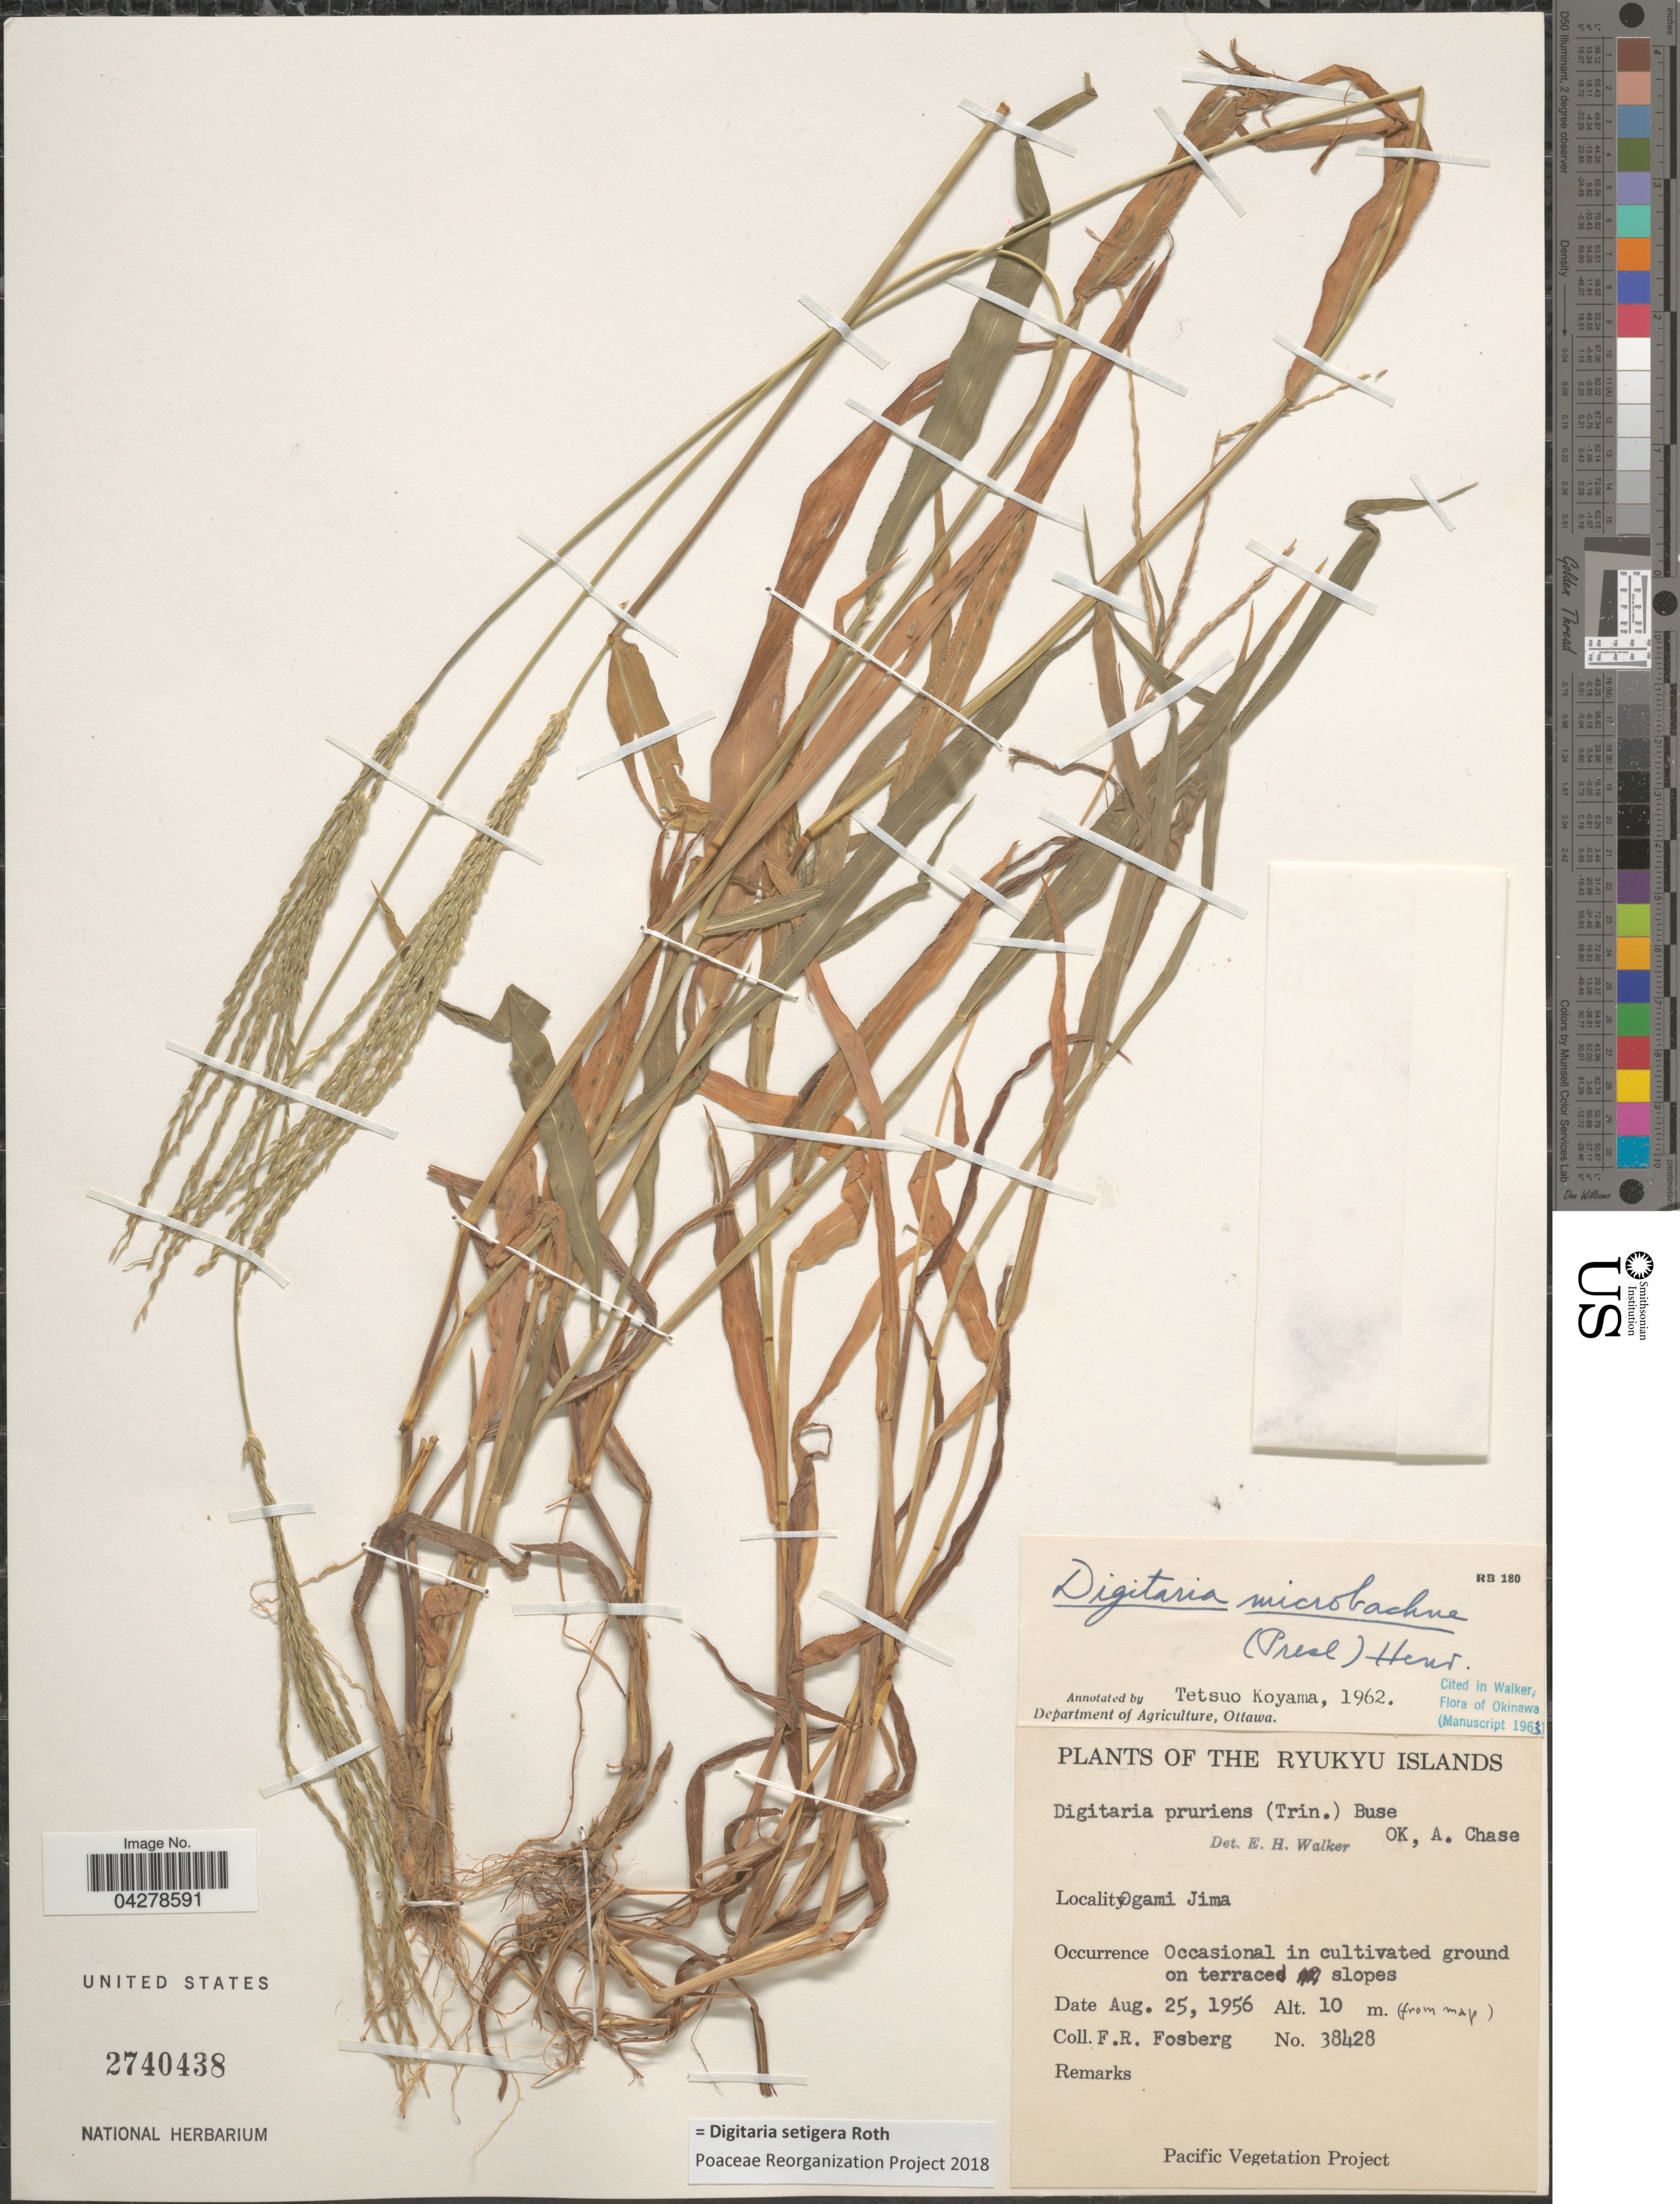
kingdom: Plantae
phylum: Tracheophyta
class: Liliopsida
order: Poales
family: Poaceae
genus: Digitaria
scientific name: Digitaria setigera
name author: Roth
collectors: F. R. Fosberg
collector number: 38428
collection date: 1956-08-25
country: Japan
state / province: Okinawa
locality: The Ryukyu Islands. Ogami Jima. Occasional in cultivated ground on terraced slopes.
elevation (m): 10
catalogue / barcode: US 2740438